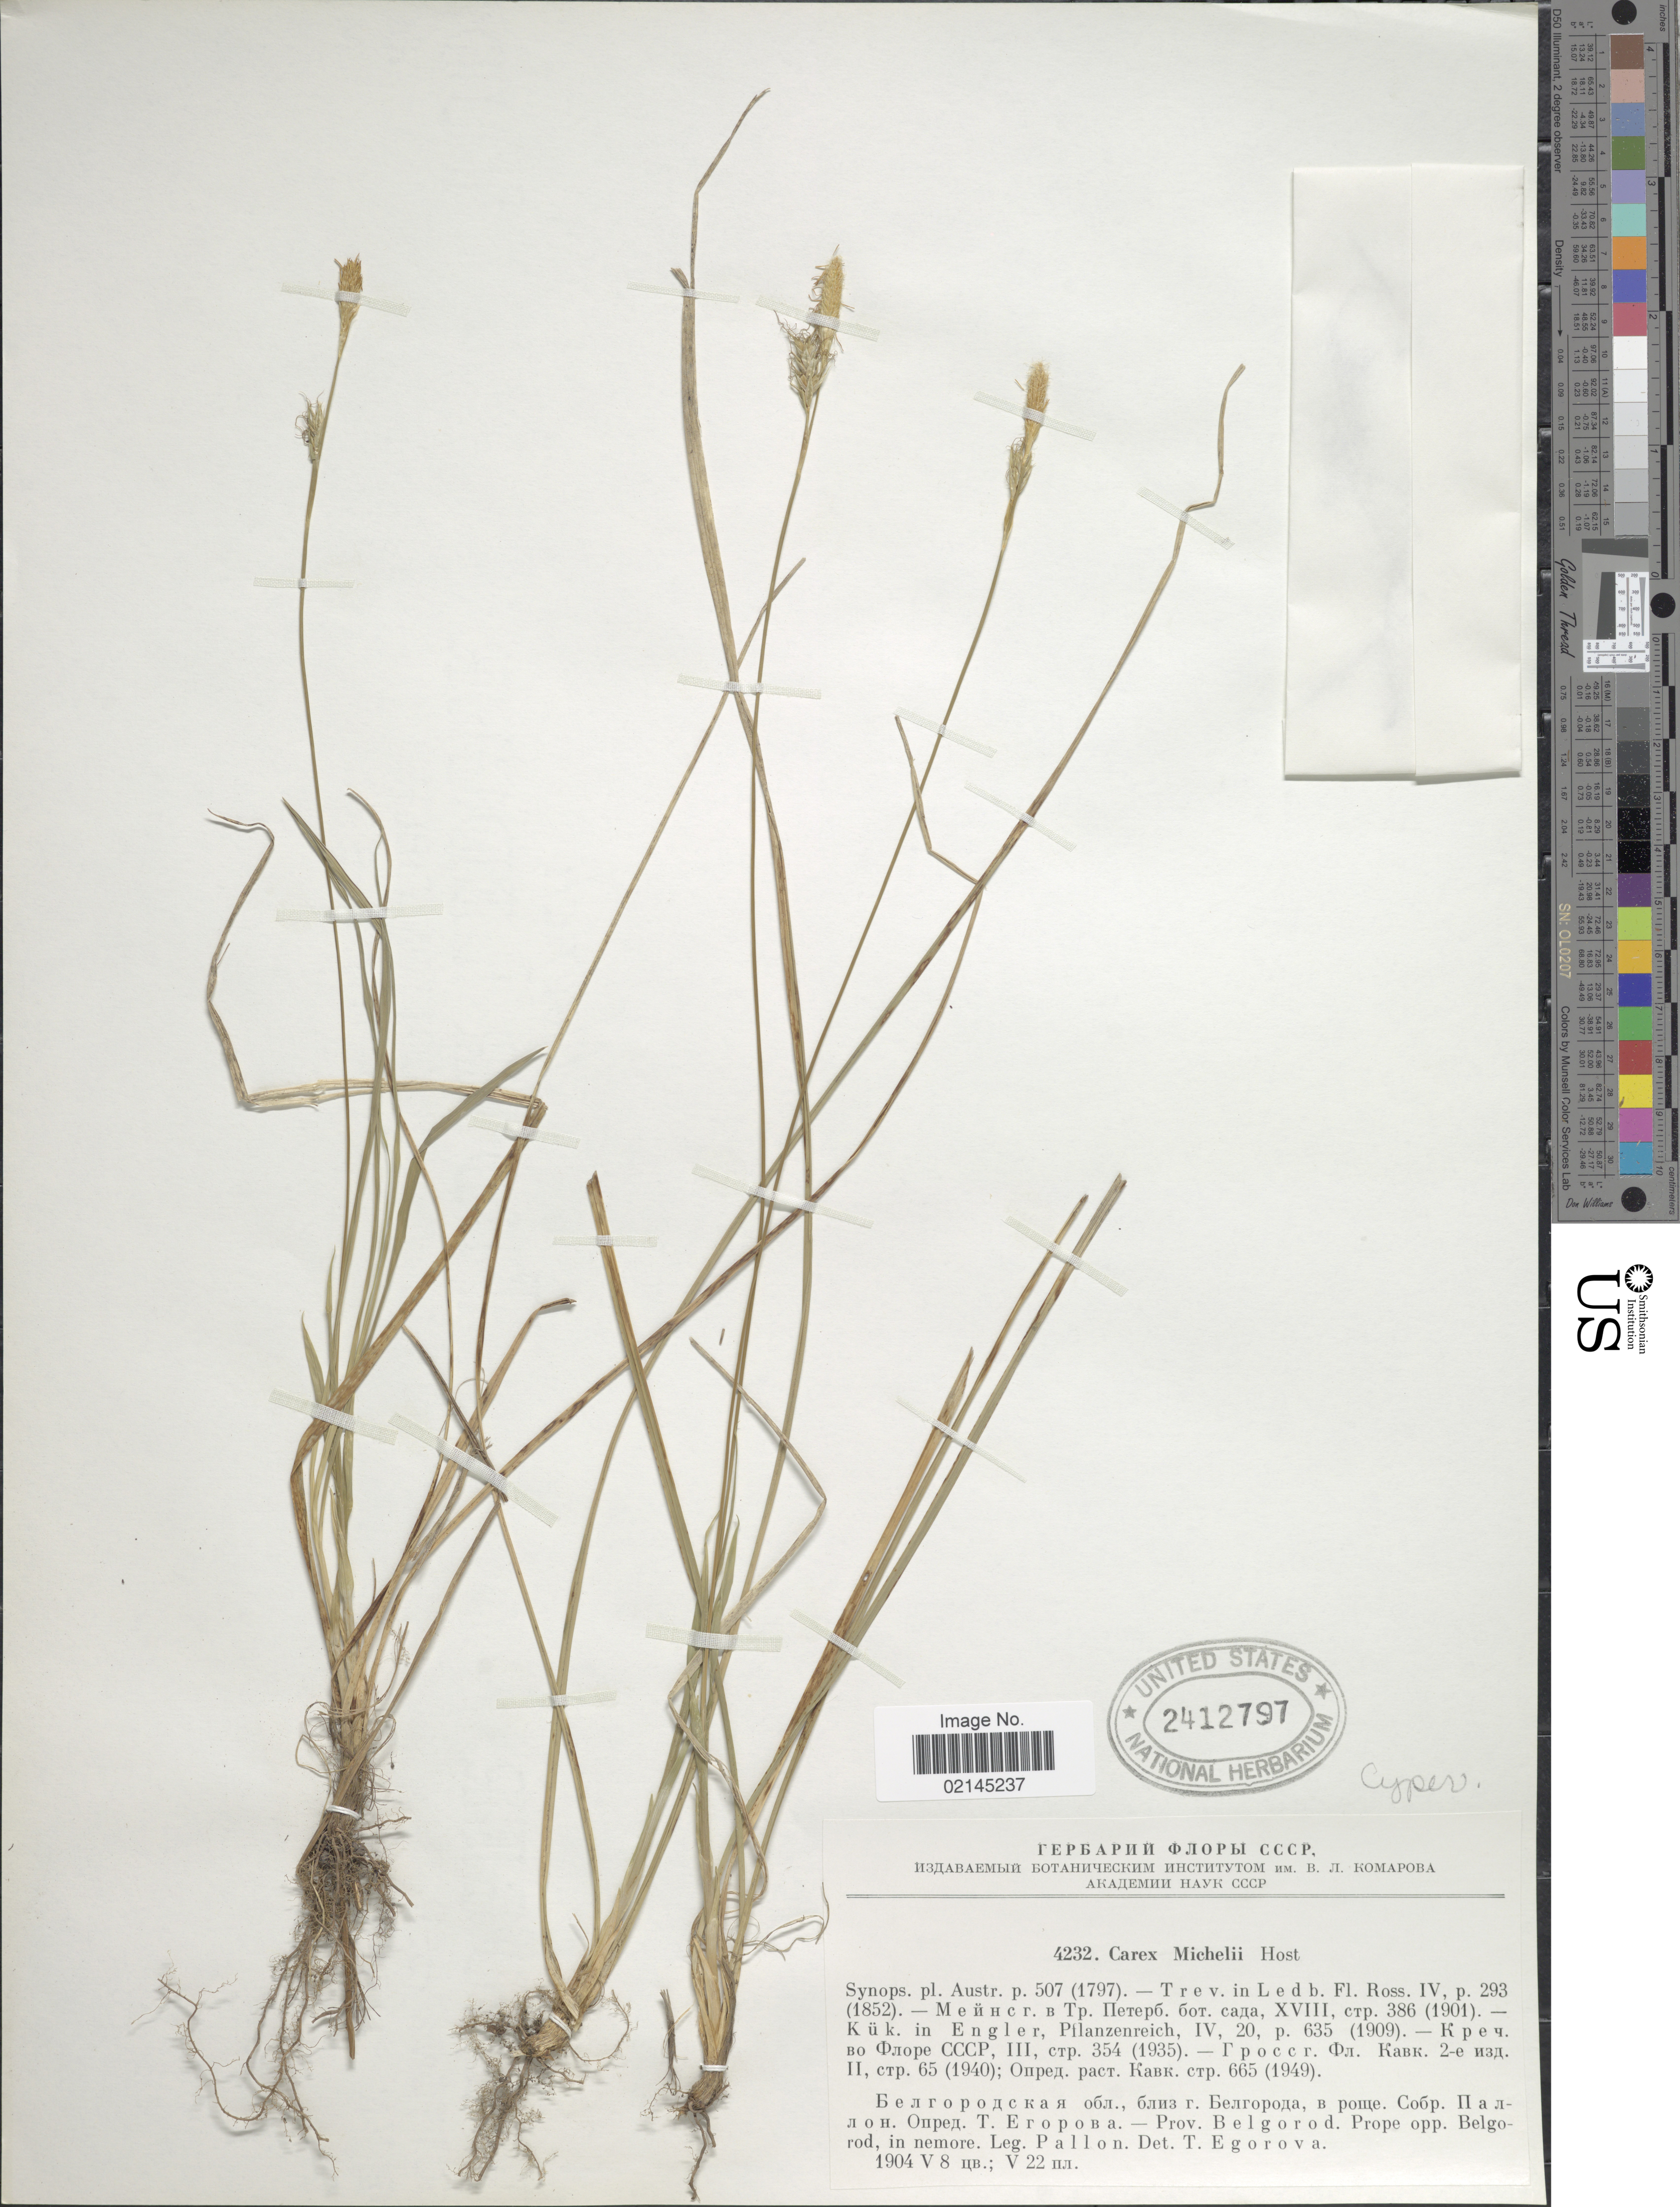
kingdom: Plantae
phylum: Tracheophyta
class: Liliopsida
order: Poales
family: Cyperaceae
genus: Carex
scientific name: Carex michelii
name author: Host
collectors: Pallon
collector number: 4232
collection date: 1904-05-08/1904-05-22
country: Russian Federation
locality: Prov. Belgorod. Prope opp. Belgorod, in nemore.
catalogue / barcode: US 2412797